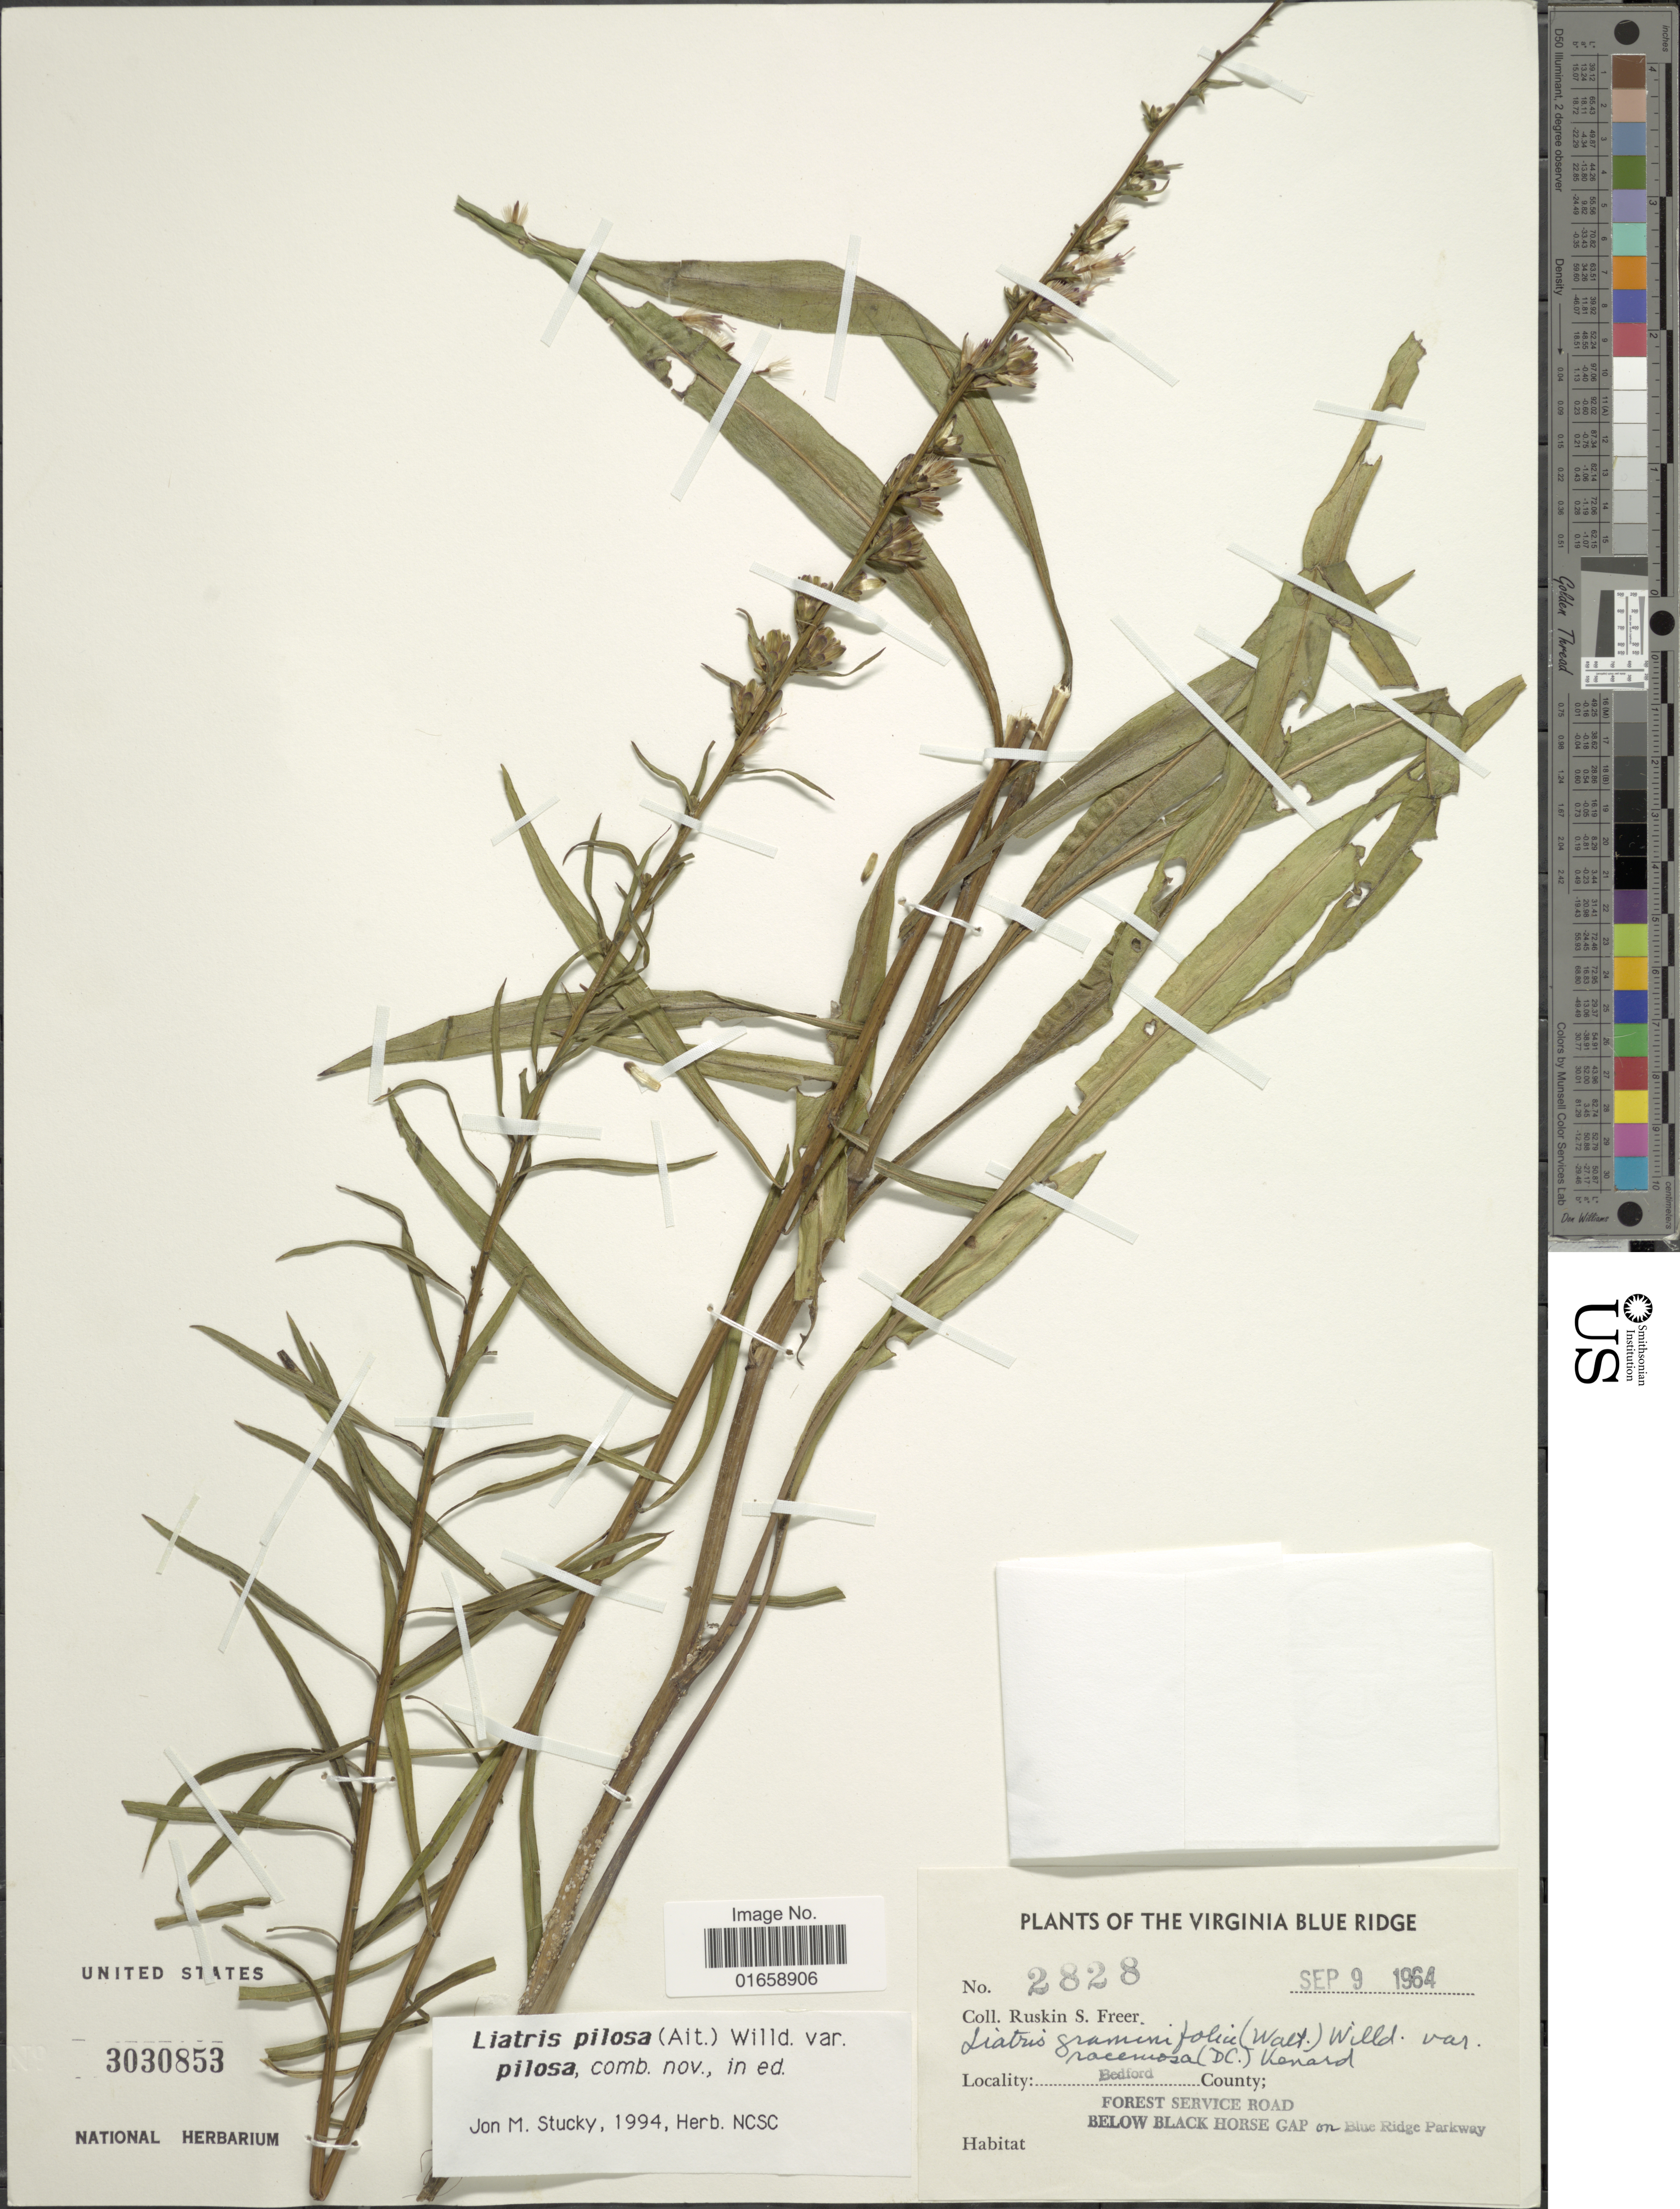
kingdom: Plantae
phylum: Tracheophyta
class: Magnoliopsida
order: Asterales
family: Asteraceae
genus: Liatris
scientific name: Liatris pilosa var. pilosa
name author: (Aiton) Willd.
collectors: R. Freer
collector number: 2828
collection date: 1964-09-09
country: United States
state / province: Virginia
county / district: Bedford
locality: The Virginia Blue Ridge, Bedford County, Forest Service Road, Below Black Horse Gap on Blue Ridge Parkway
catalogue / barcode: US 3030853